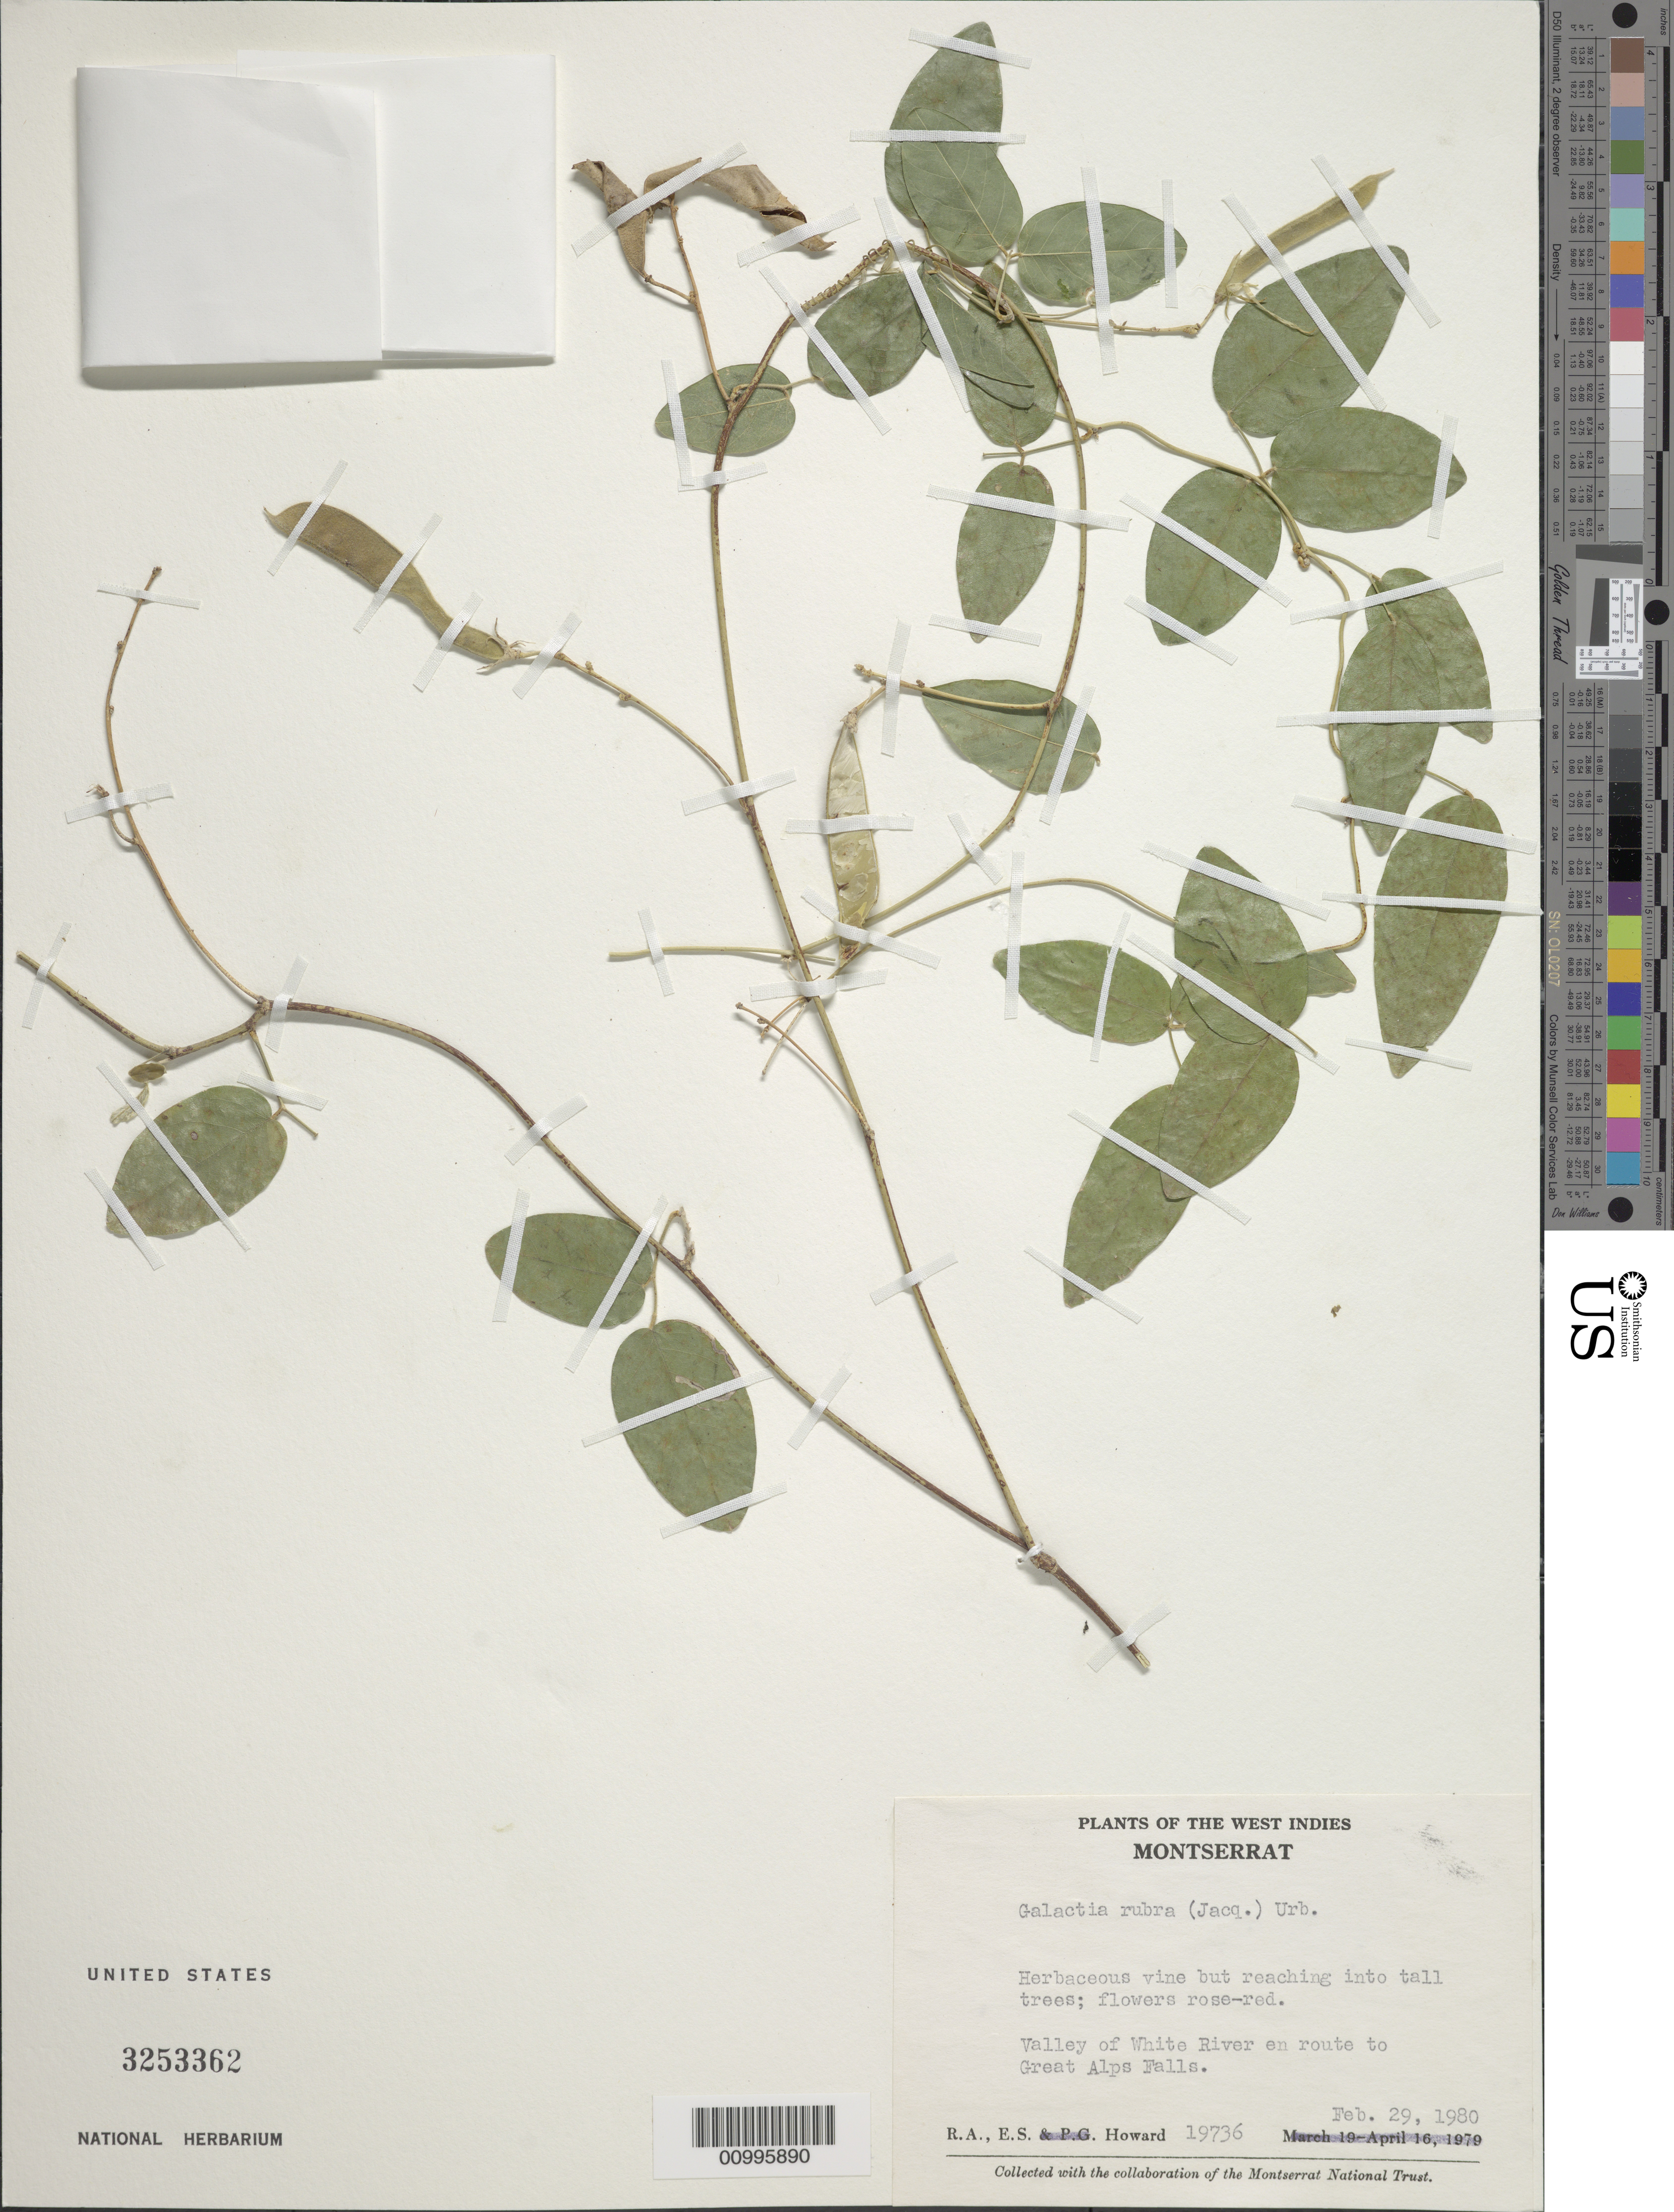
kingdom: Plantae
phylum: Tracheophyta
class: Magnoliopsida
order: Fabales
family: Fabaceae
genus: Galactia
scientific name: Galactia rubra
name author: (Jacq.) Urb.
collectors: E. S. Howard & R. A. Howard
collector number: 19736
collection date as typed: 29 Feb 1980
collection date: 1980-02-29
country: Montserrat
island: Montserrat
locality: Valley of the White River en route to Great Alps Falls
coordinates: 0 N, 0 E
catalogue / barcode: US 3253362